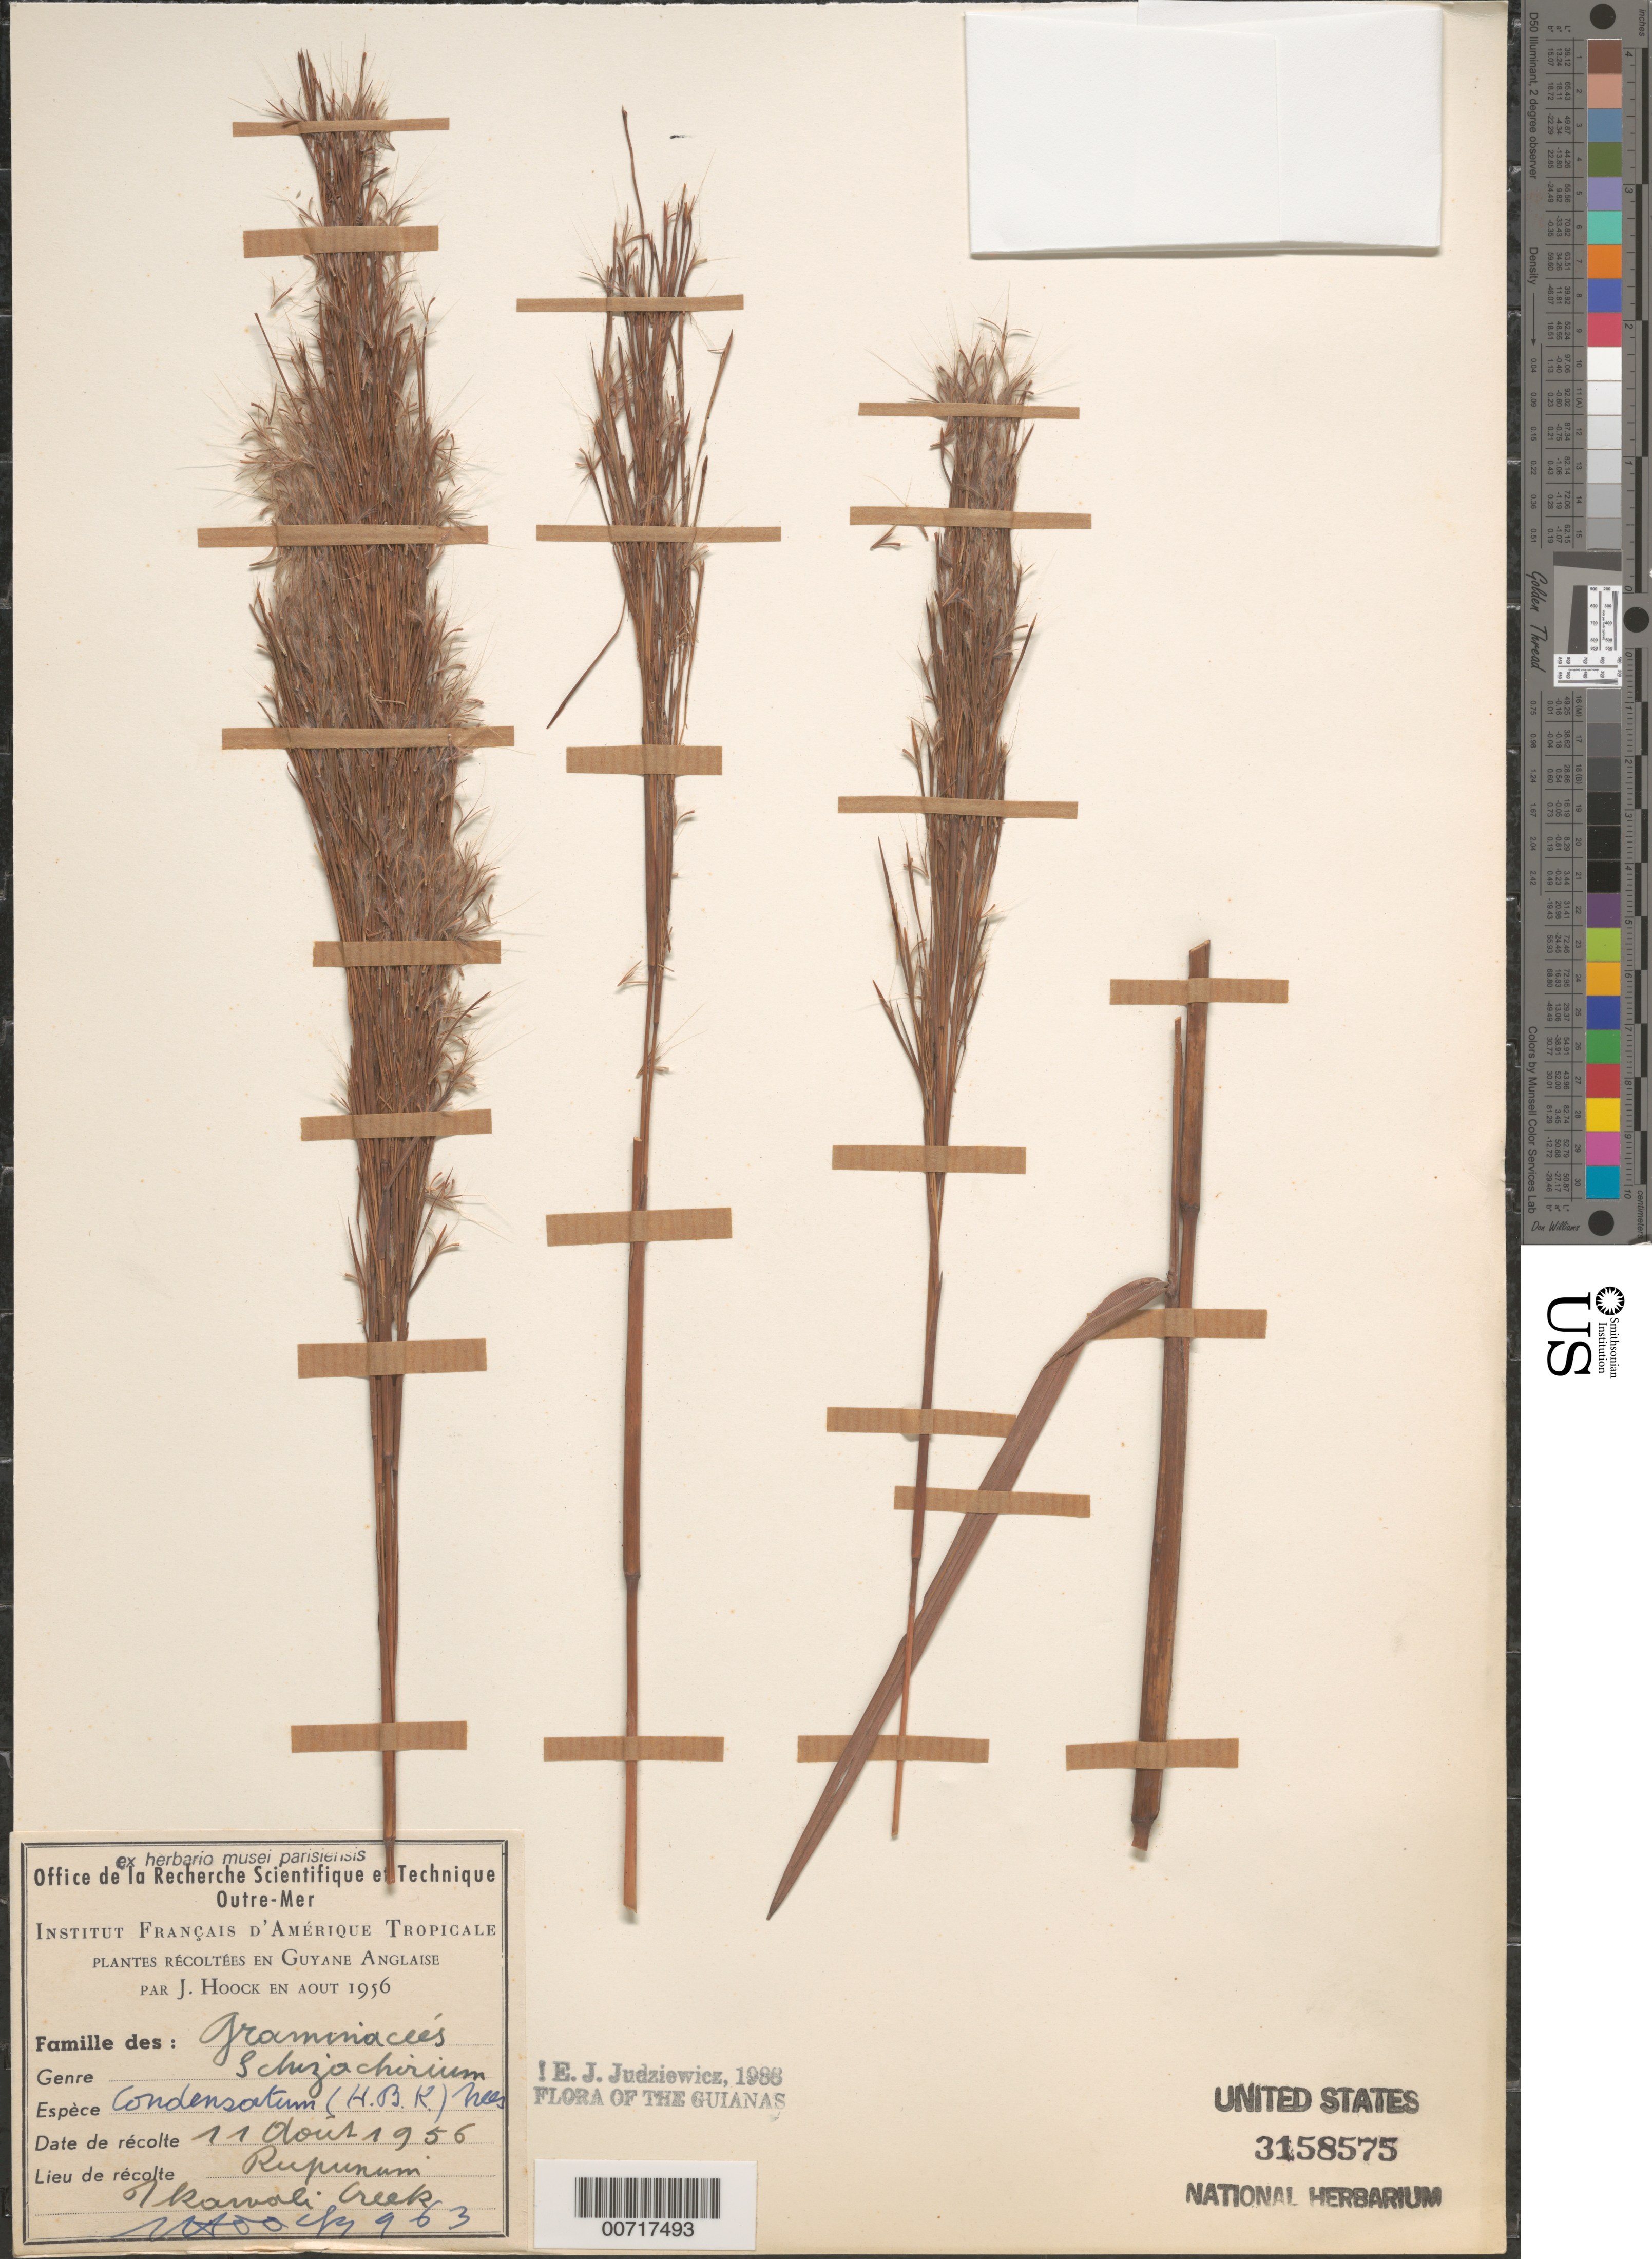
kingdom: Plantae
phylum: Tracheophyta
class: Liliopsida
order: Poales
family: Poaceae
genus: Schizachyrium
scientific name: Schizachyrium condensatum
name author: (Kunth) Nees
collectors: J. Hoock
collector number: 963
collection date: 1956-08-11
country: Tanzania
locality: Guyane Anglaise. Rupununi of Kawali Creek. Guianas.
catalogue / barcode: US 3158575